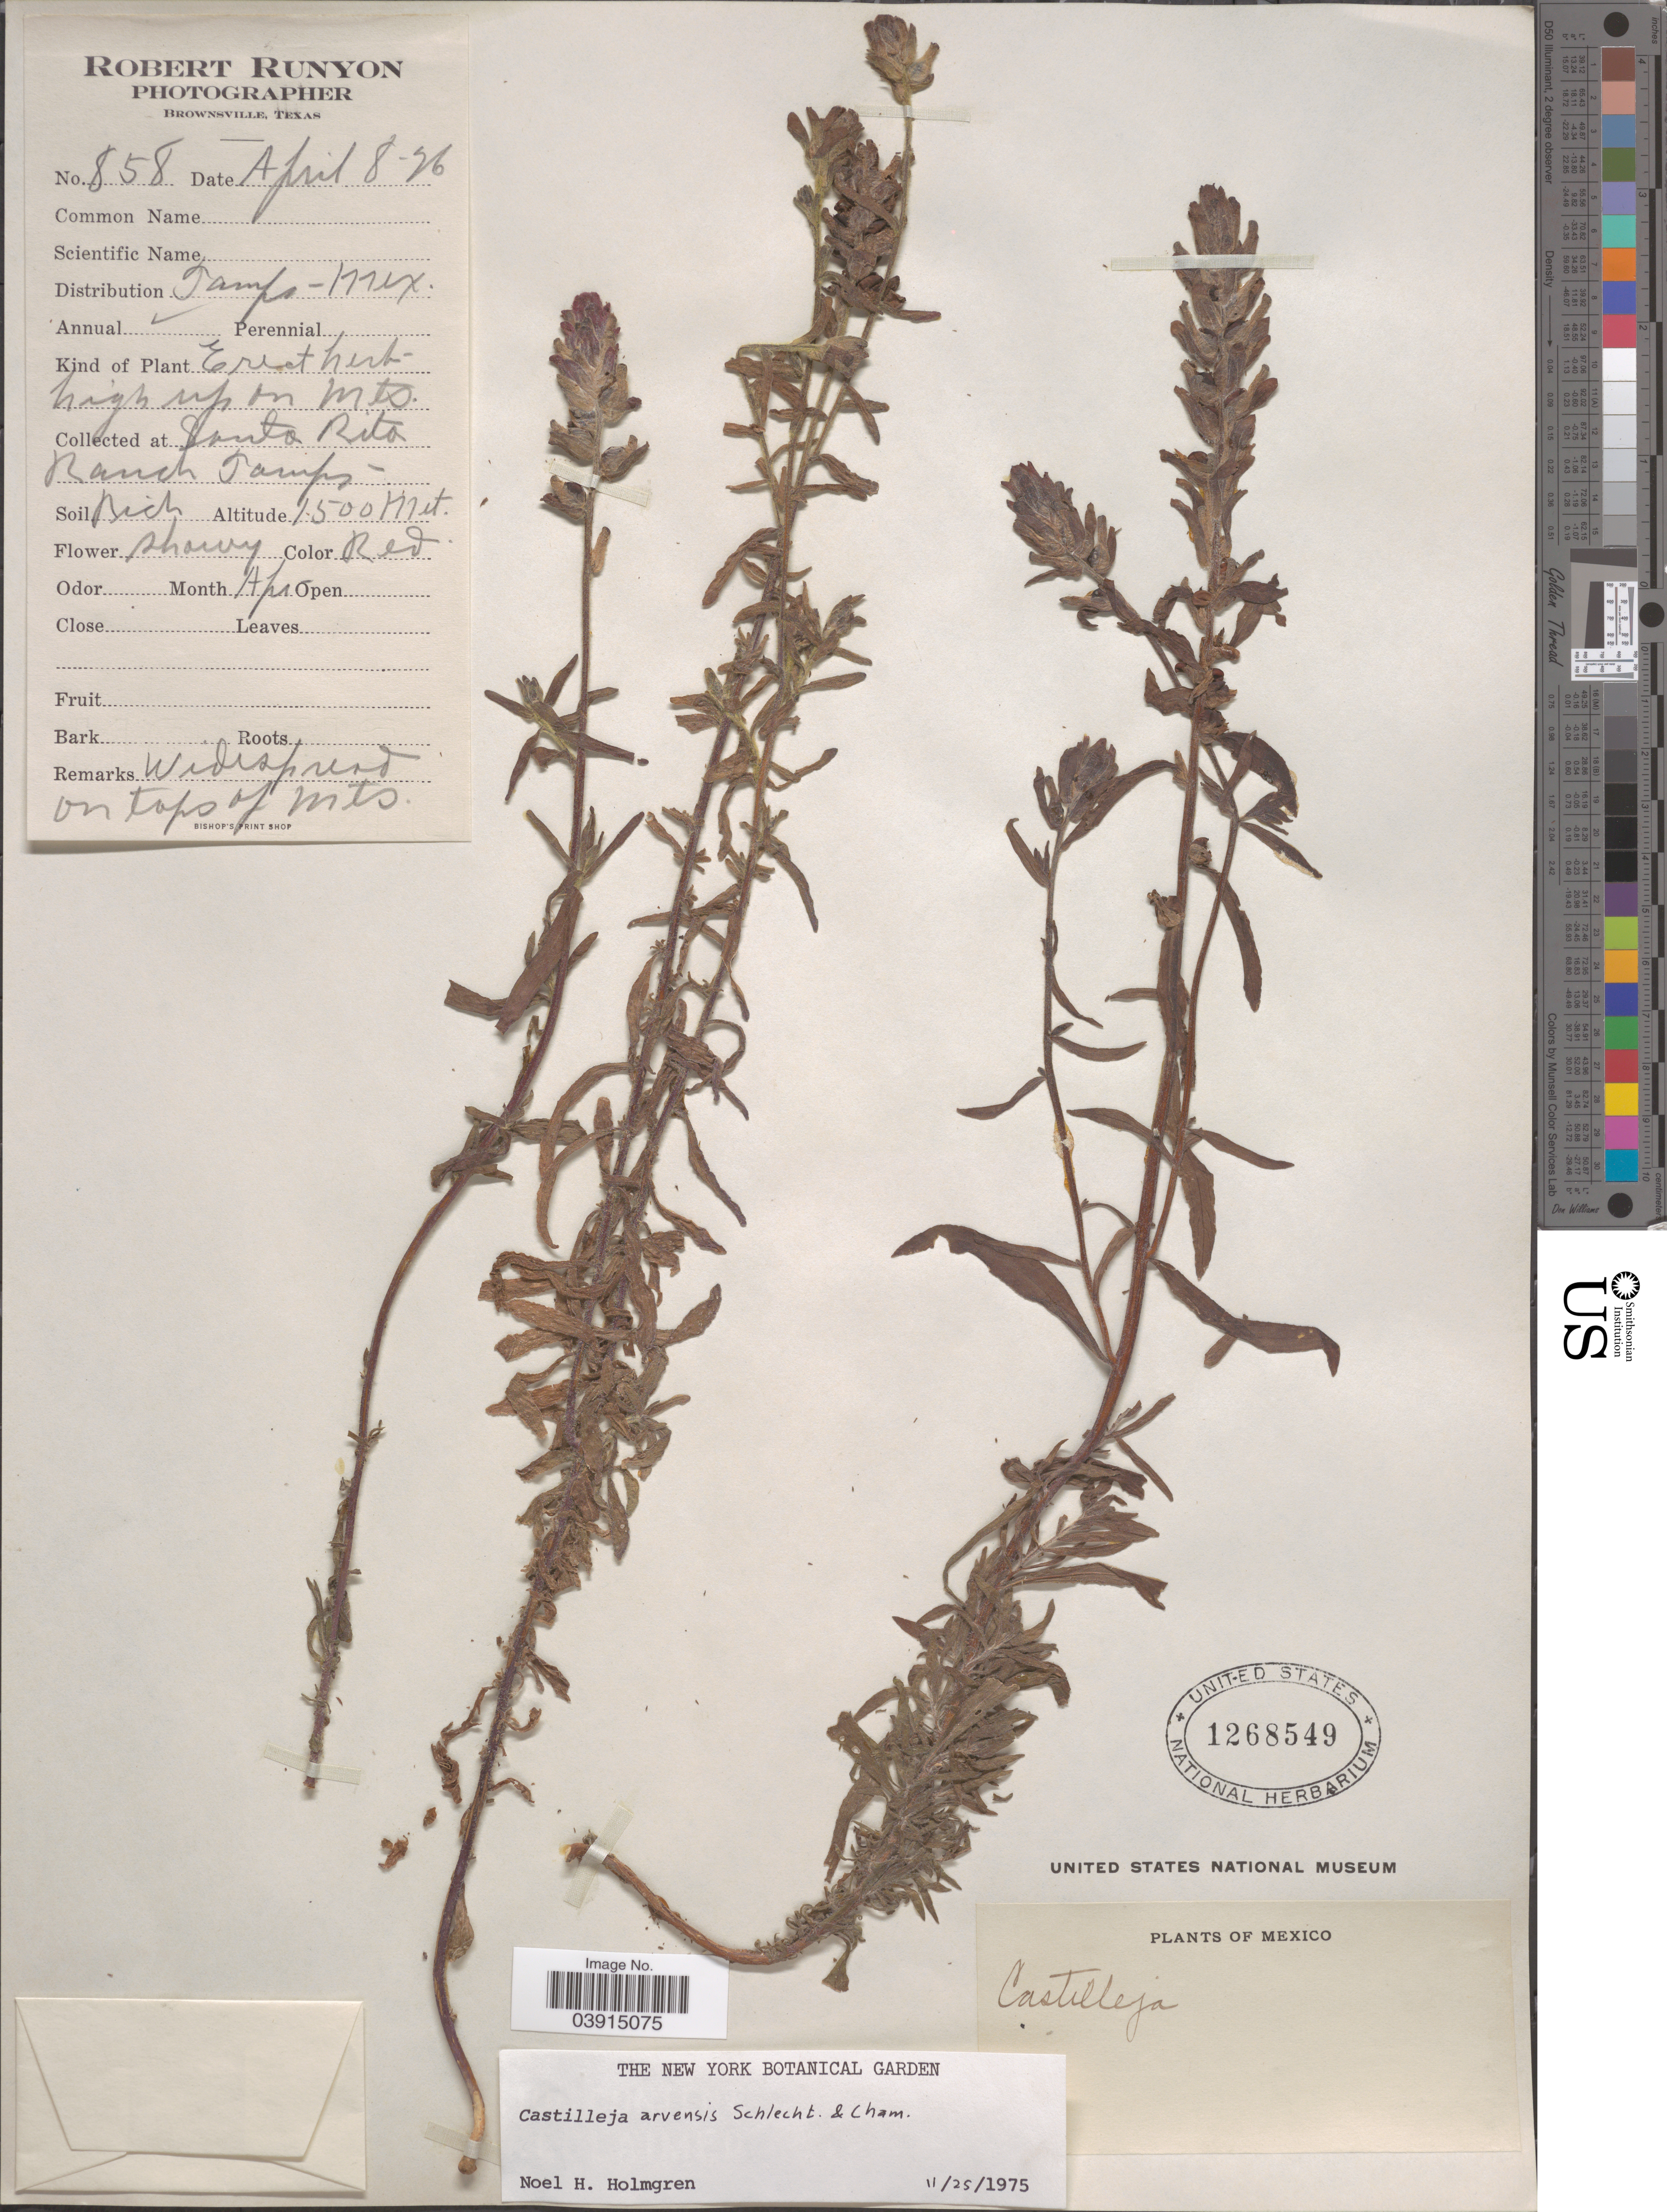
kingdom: Plantae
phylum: Tracheophyta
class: Magnoliopsida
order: Lamiales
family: Orobanchaceae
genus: Castilleja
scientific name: Castilleja arvensis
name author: Schltdl. & Cham.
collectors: R. Runyon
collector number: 858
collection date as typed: Transcribed d/m/y: 8/4/26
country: Mexico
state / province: Tamaulipas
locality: Santa Rita, Ranch Tamps.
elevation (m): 1500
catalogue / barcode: US 1268549